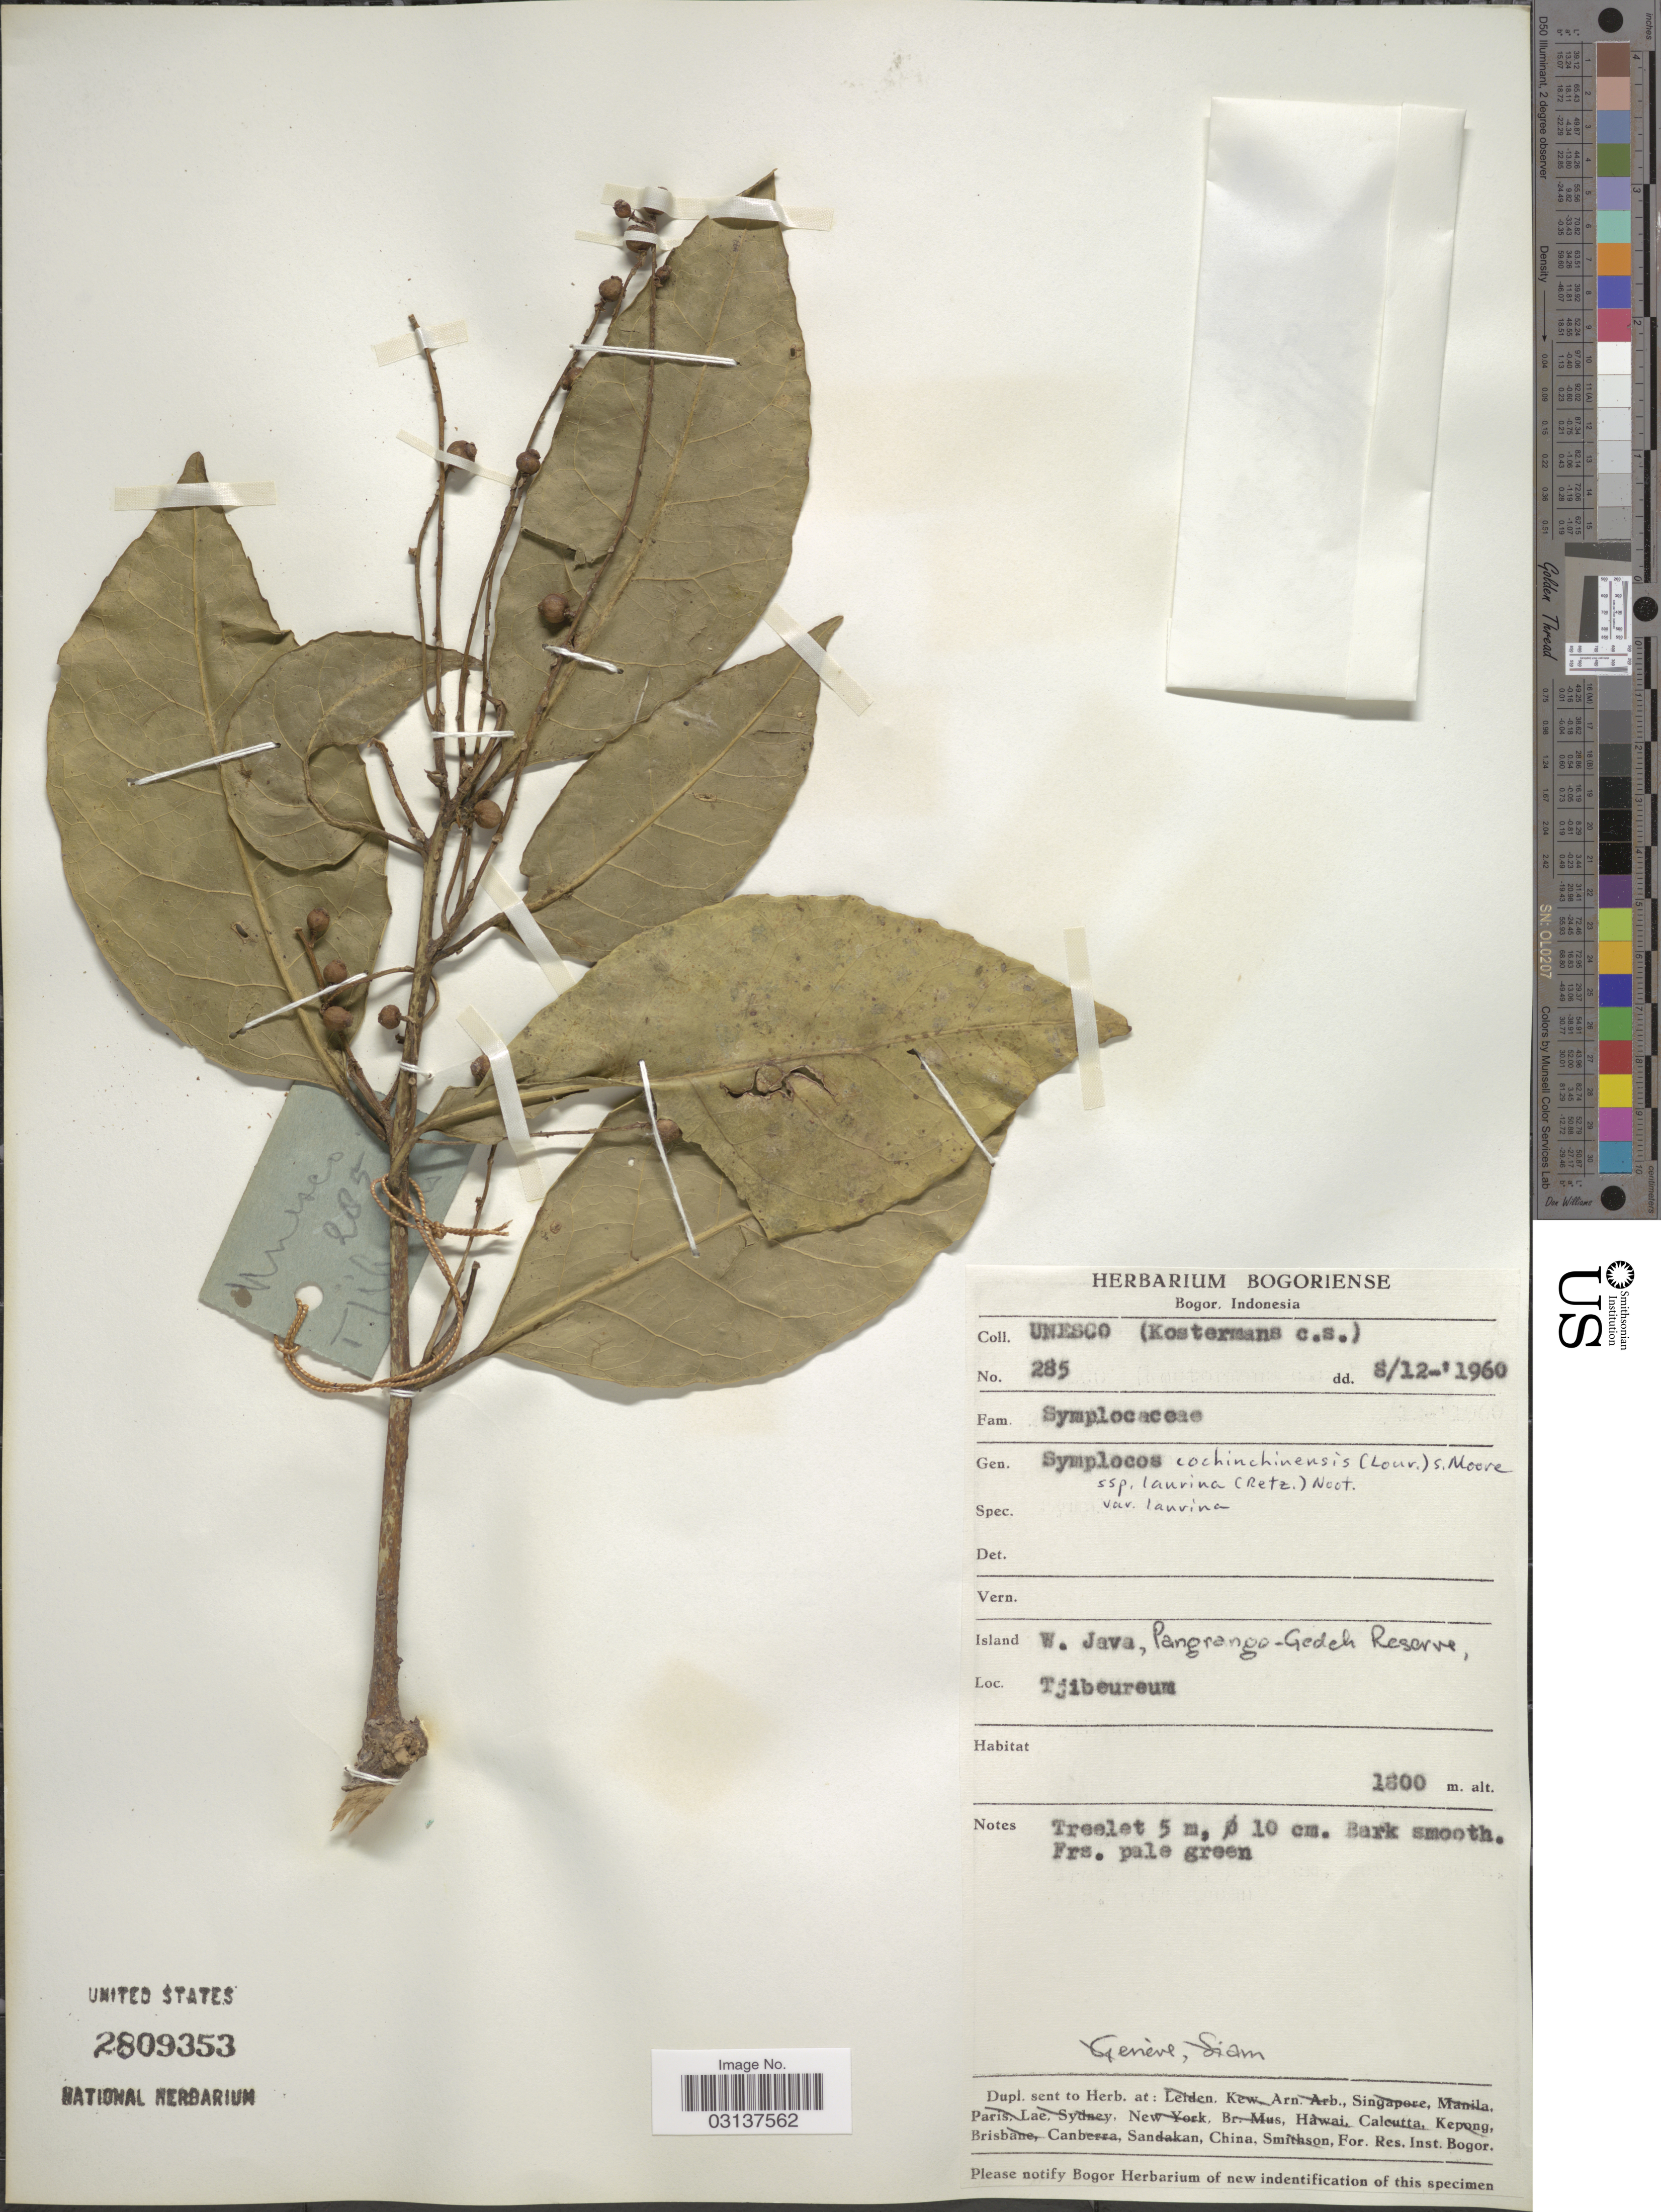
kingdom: Plantae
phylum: Tracheophyta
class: Magnoliopsida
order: Ericales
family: Symplocaceae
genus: Symplocos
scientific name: Symplocos cochinchinensis subsp. laurina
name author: (Retz.) Noot.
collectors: Kostermans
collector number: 285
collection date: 1960-12-08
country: Indonesia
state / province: Java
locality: W. Java, Pagrango-Gedeh Reserve, Tjibeureum.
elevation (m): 1800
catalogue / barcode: US 2809353